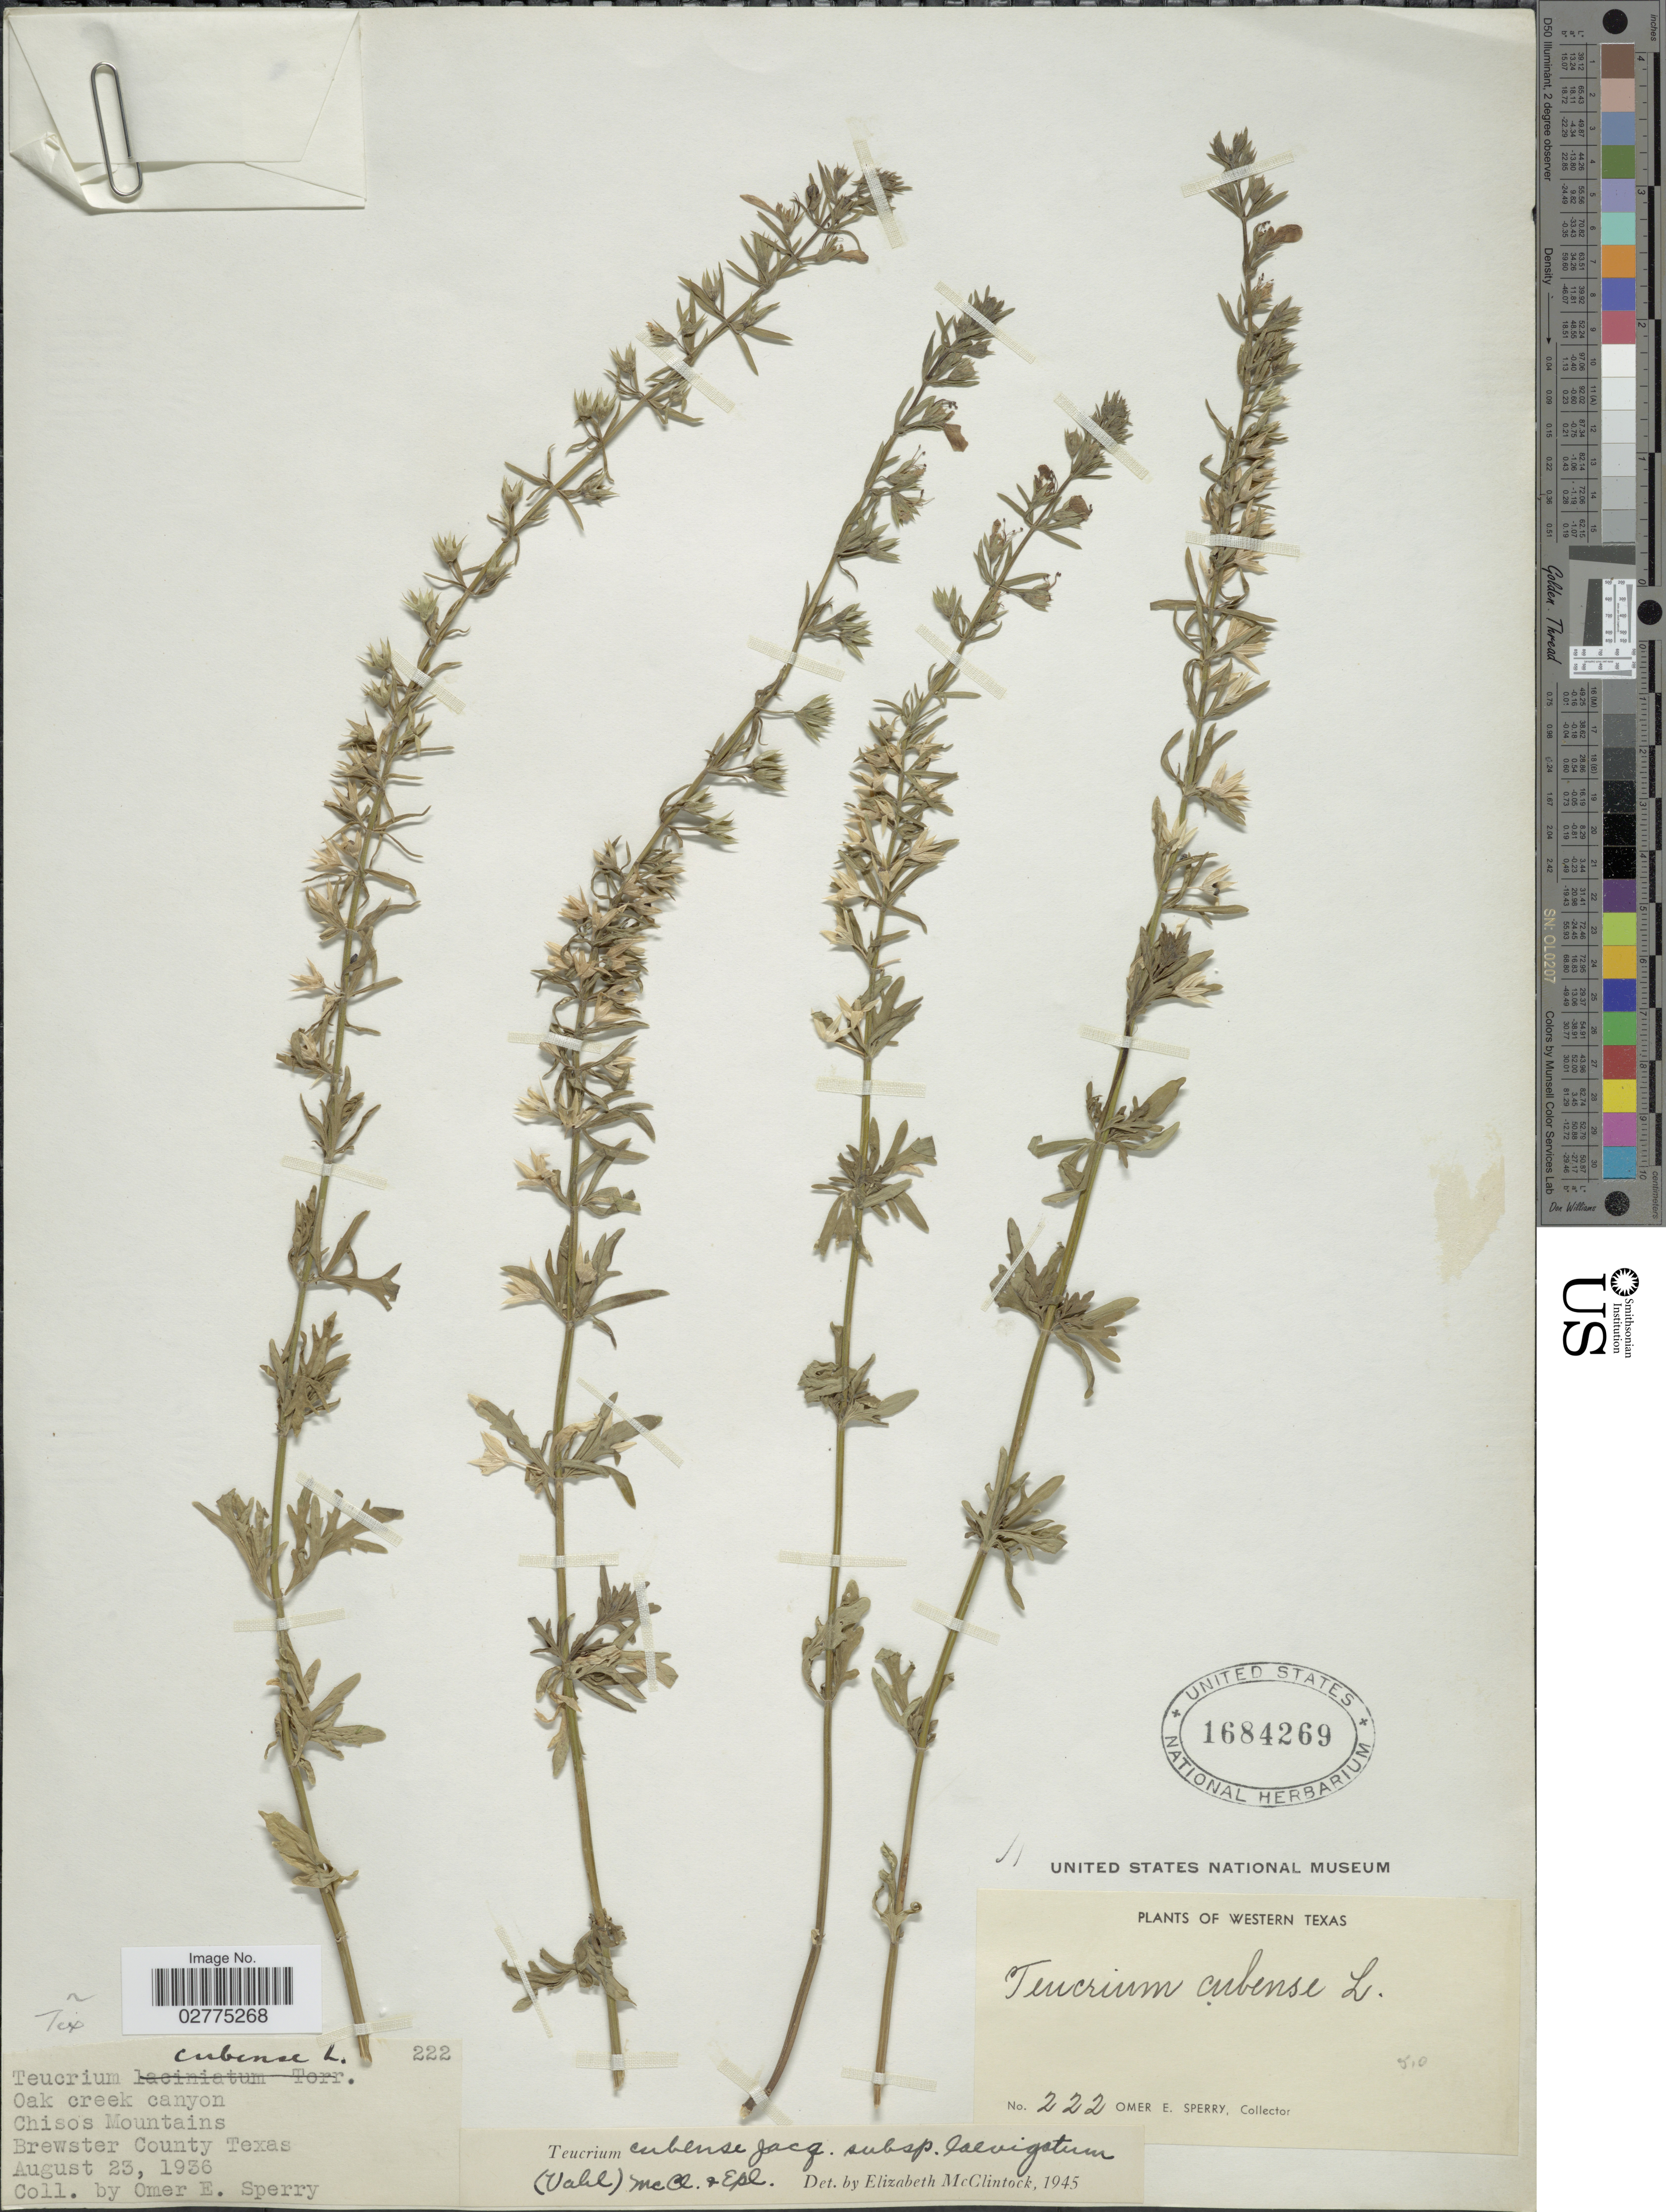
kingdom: Plantae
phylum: Tracheophyta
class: Magnoliopsida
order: Lamiales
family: Lamiaceae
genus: Teucrium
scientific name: Teucrium cubense subsp. laevigatum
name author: Jacq.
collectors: O. E. Sperry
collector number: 222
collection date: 1936-08-23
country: United States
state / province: Texas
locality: Western Texas, Oak creek canyon, Chisos Mountains, Brewster County Texas.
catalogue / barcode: US 1684269